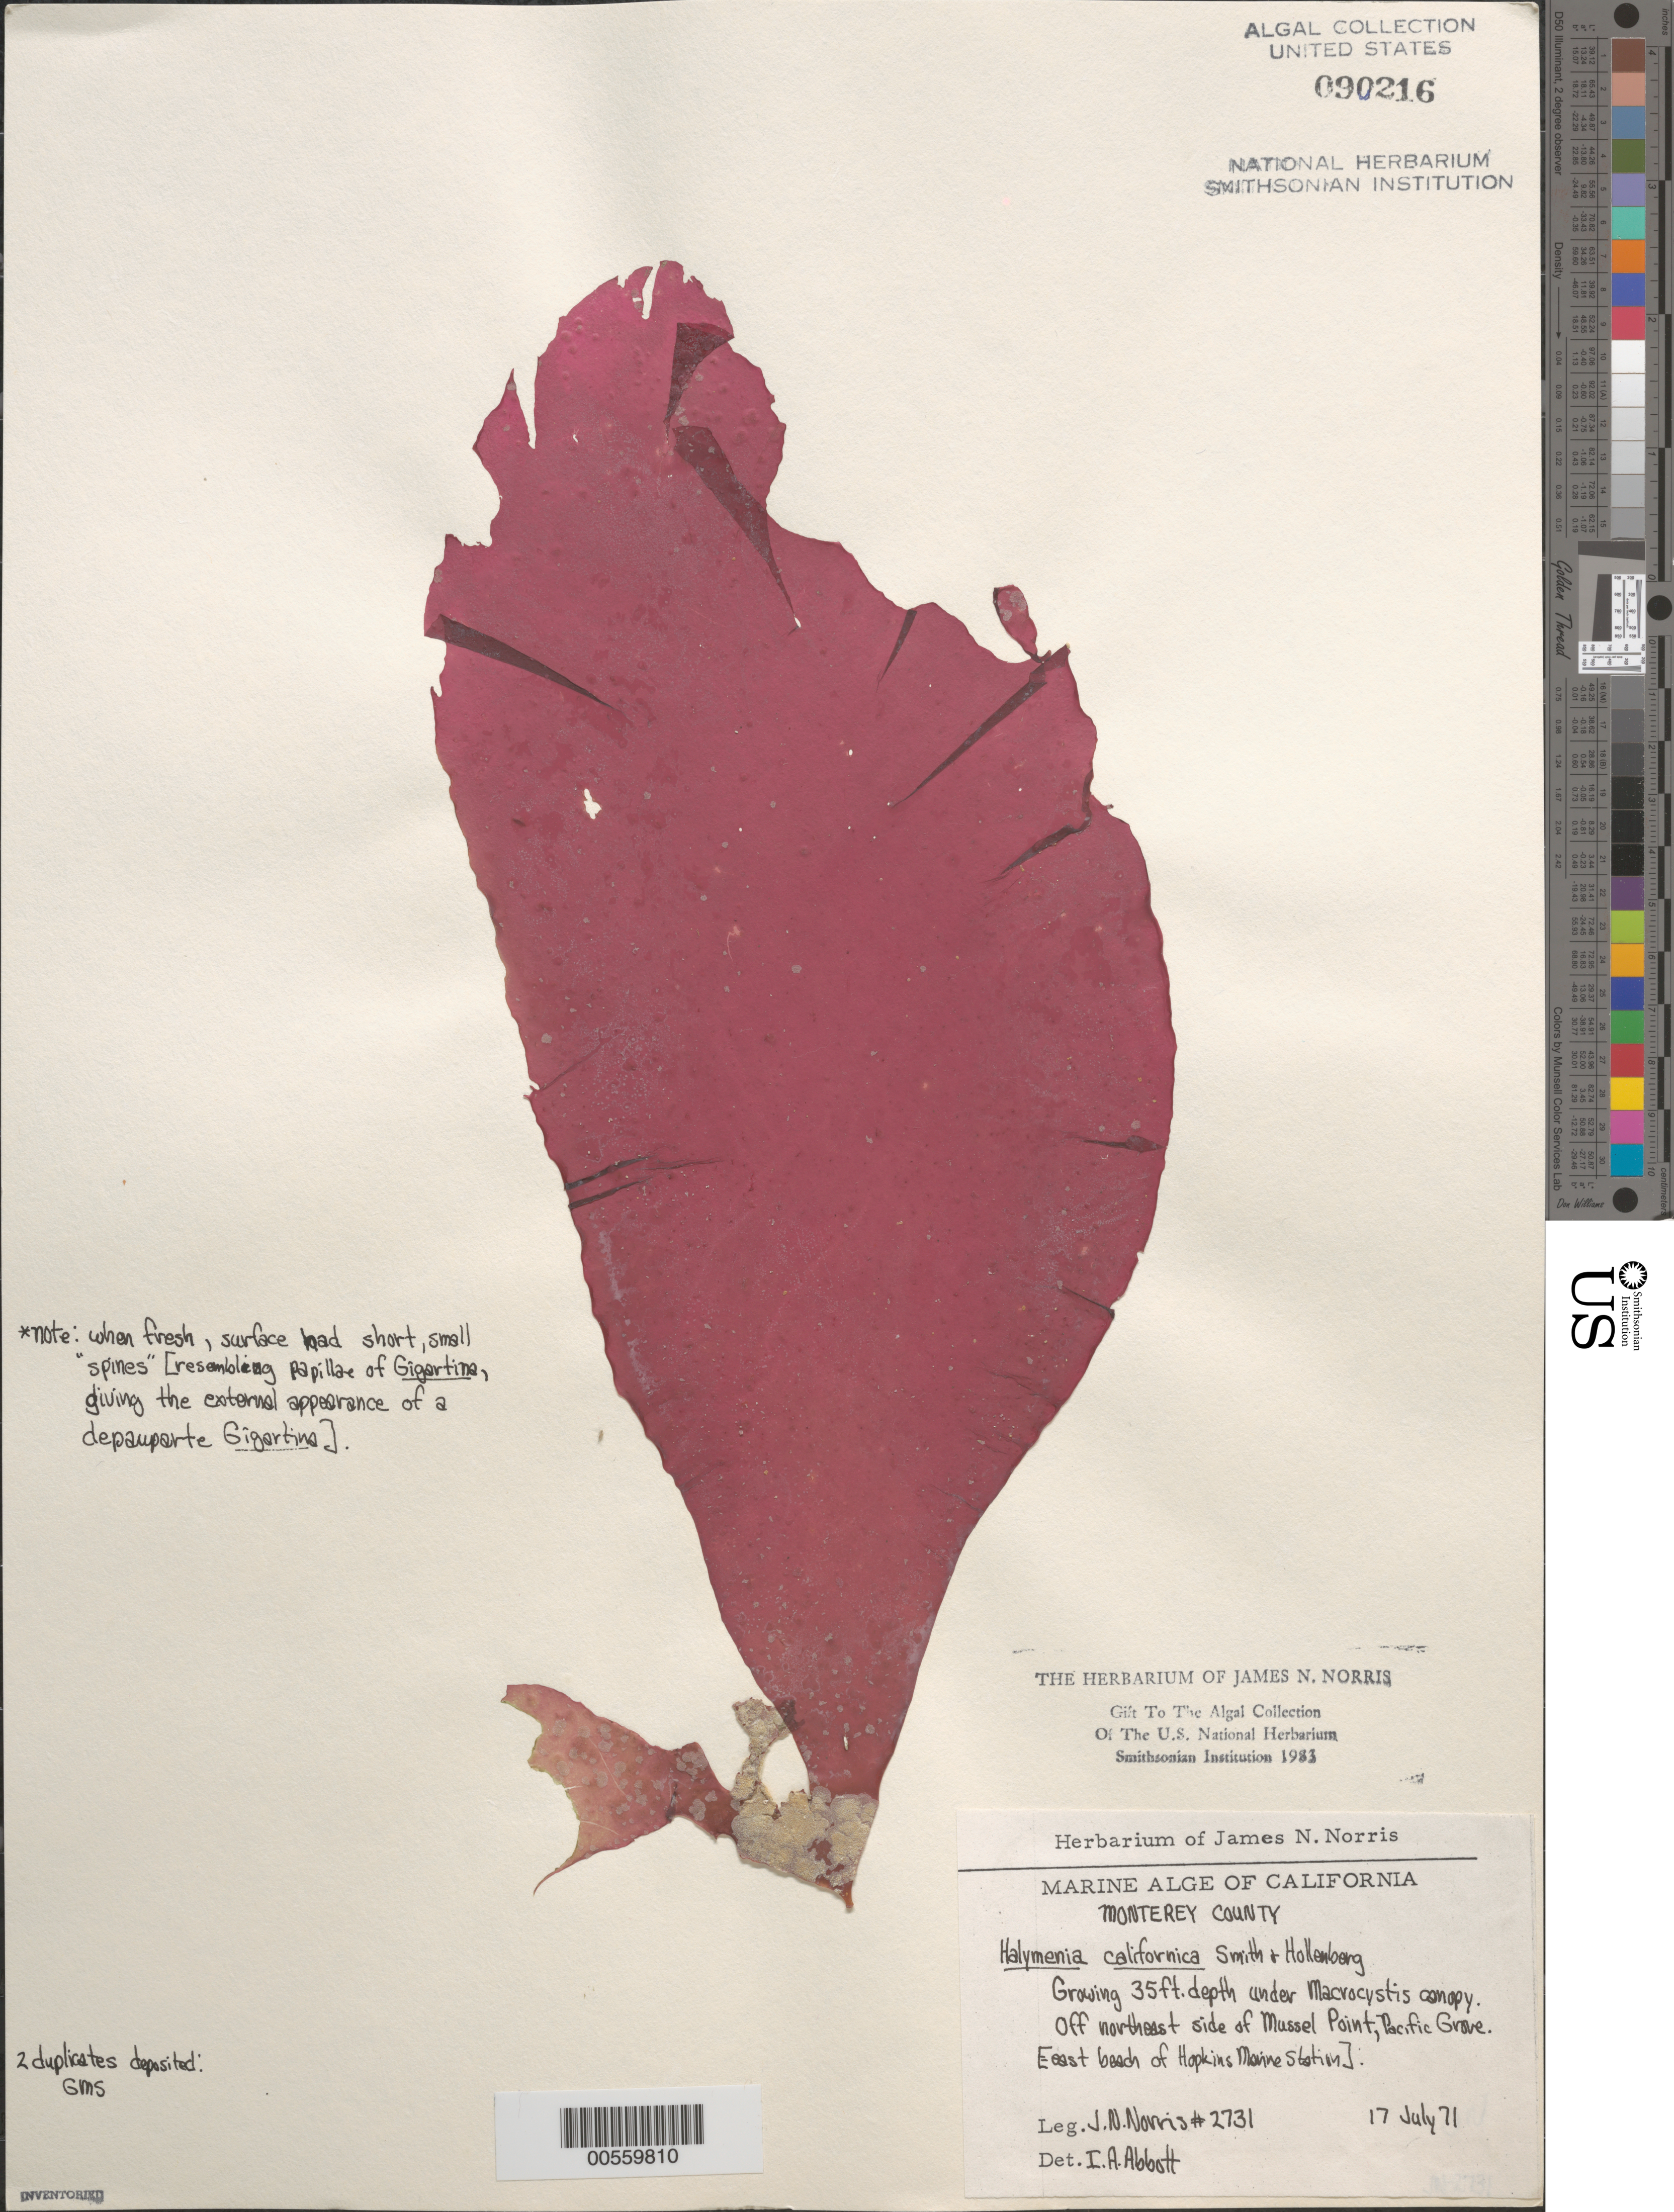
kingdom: Plantae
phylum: Rhodophyta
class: Florideophyceae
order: Halymeniales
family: Halymeniaceae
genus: Halymenia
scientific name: Halymenia californica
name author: G.M. Sm. & Hollenb.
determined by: Abbott, Isabella A.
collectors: J. N. Norris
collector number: JN-2731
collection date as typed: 17 Jul 1971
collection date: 1971-07-17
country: United States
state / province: California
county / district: Monterey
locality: Pacific Grove, off Mussel Point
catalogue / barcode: US 90216